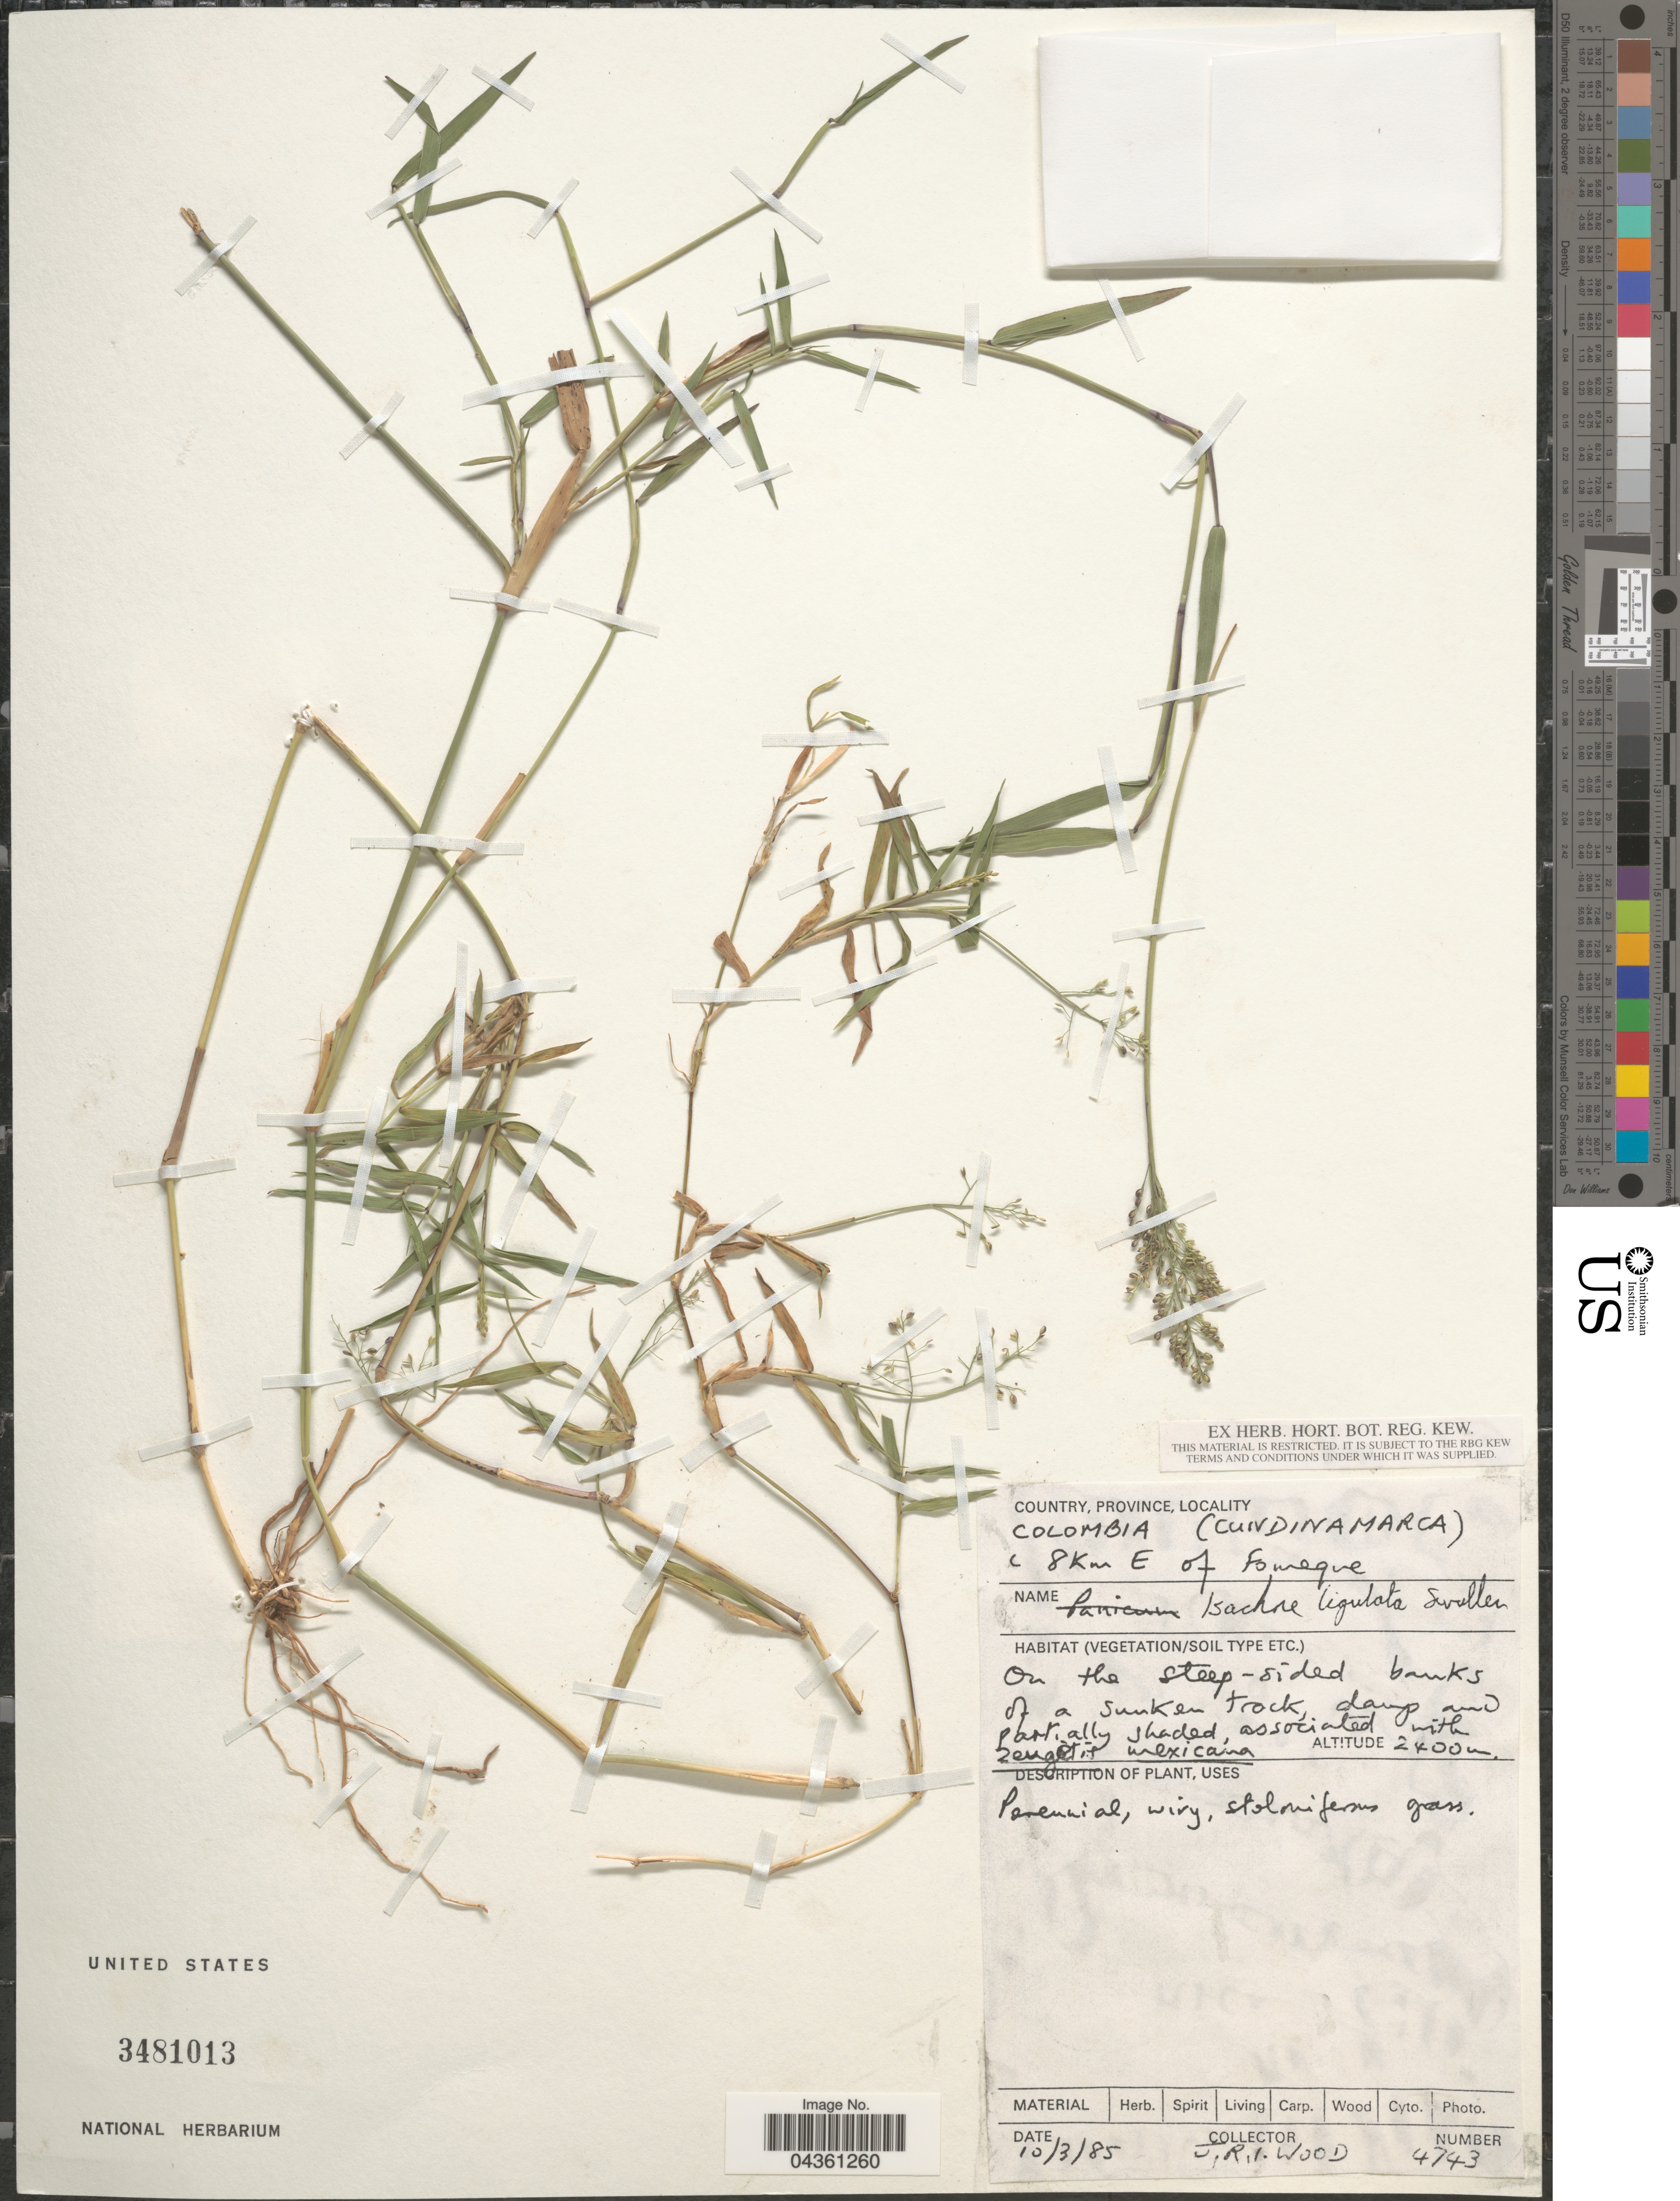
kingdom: Plantae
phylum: Tracheophyta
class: Liliopsida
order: Poales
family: Poaceae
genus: Isachne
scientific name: Isachne ligulata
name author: Swallen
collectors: J. R. I. Wood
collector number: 4743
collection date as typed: Transcribed d/m/y: 10/3/85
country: Colombia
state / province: Cundinamarca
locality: C 8Km E of Fomeque. On the steep-sided banks of a sunken track.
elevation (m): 2400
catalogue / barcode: US 3481013